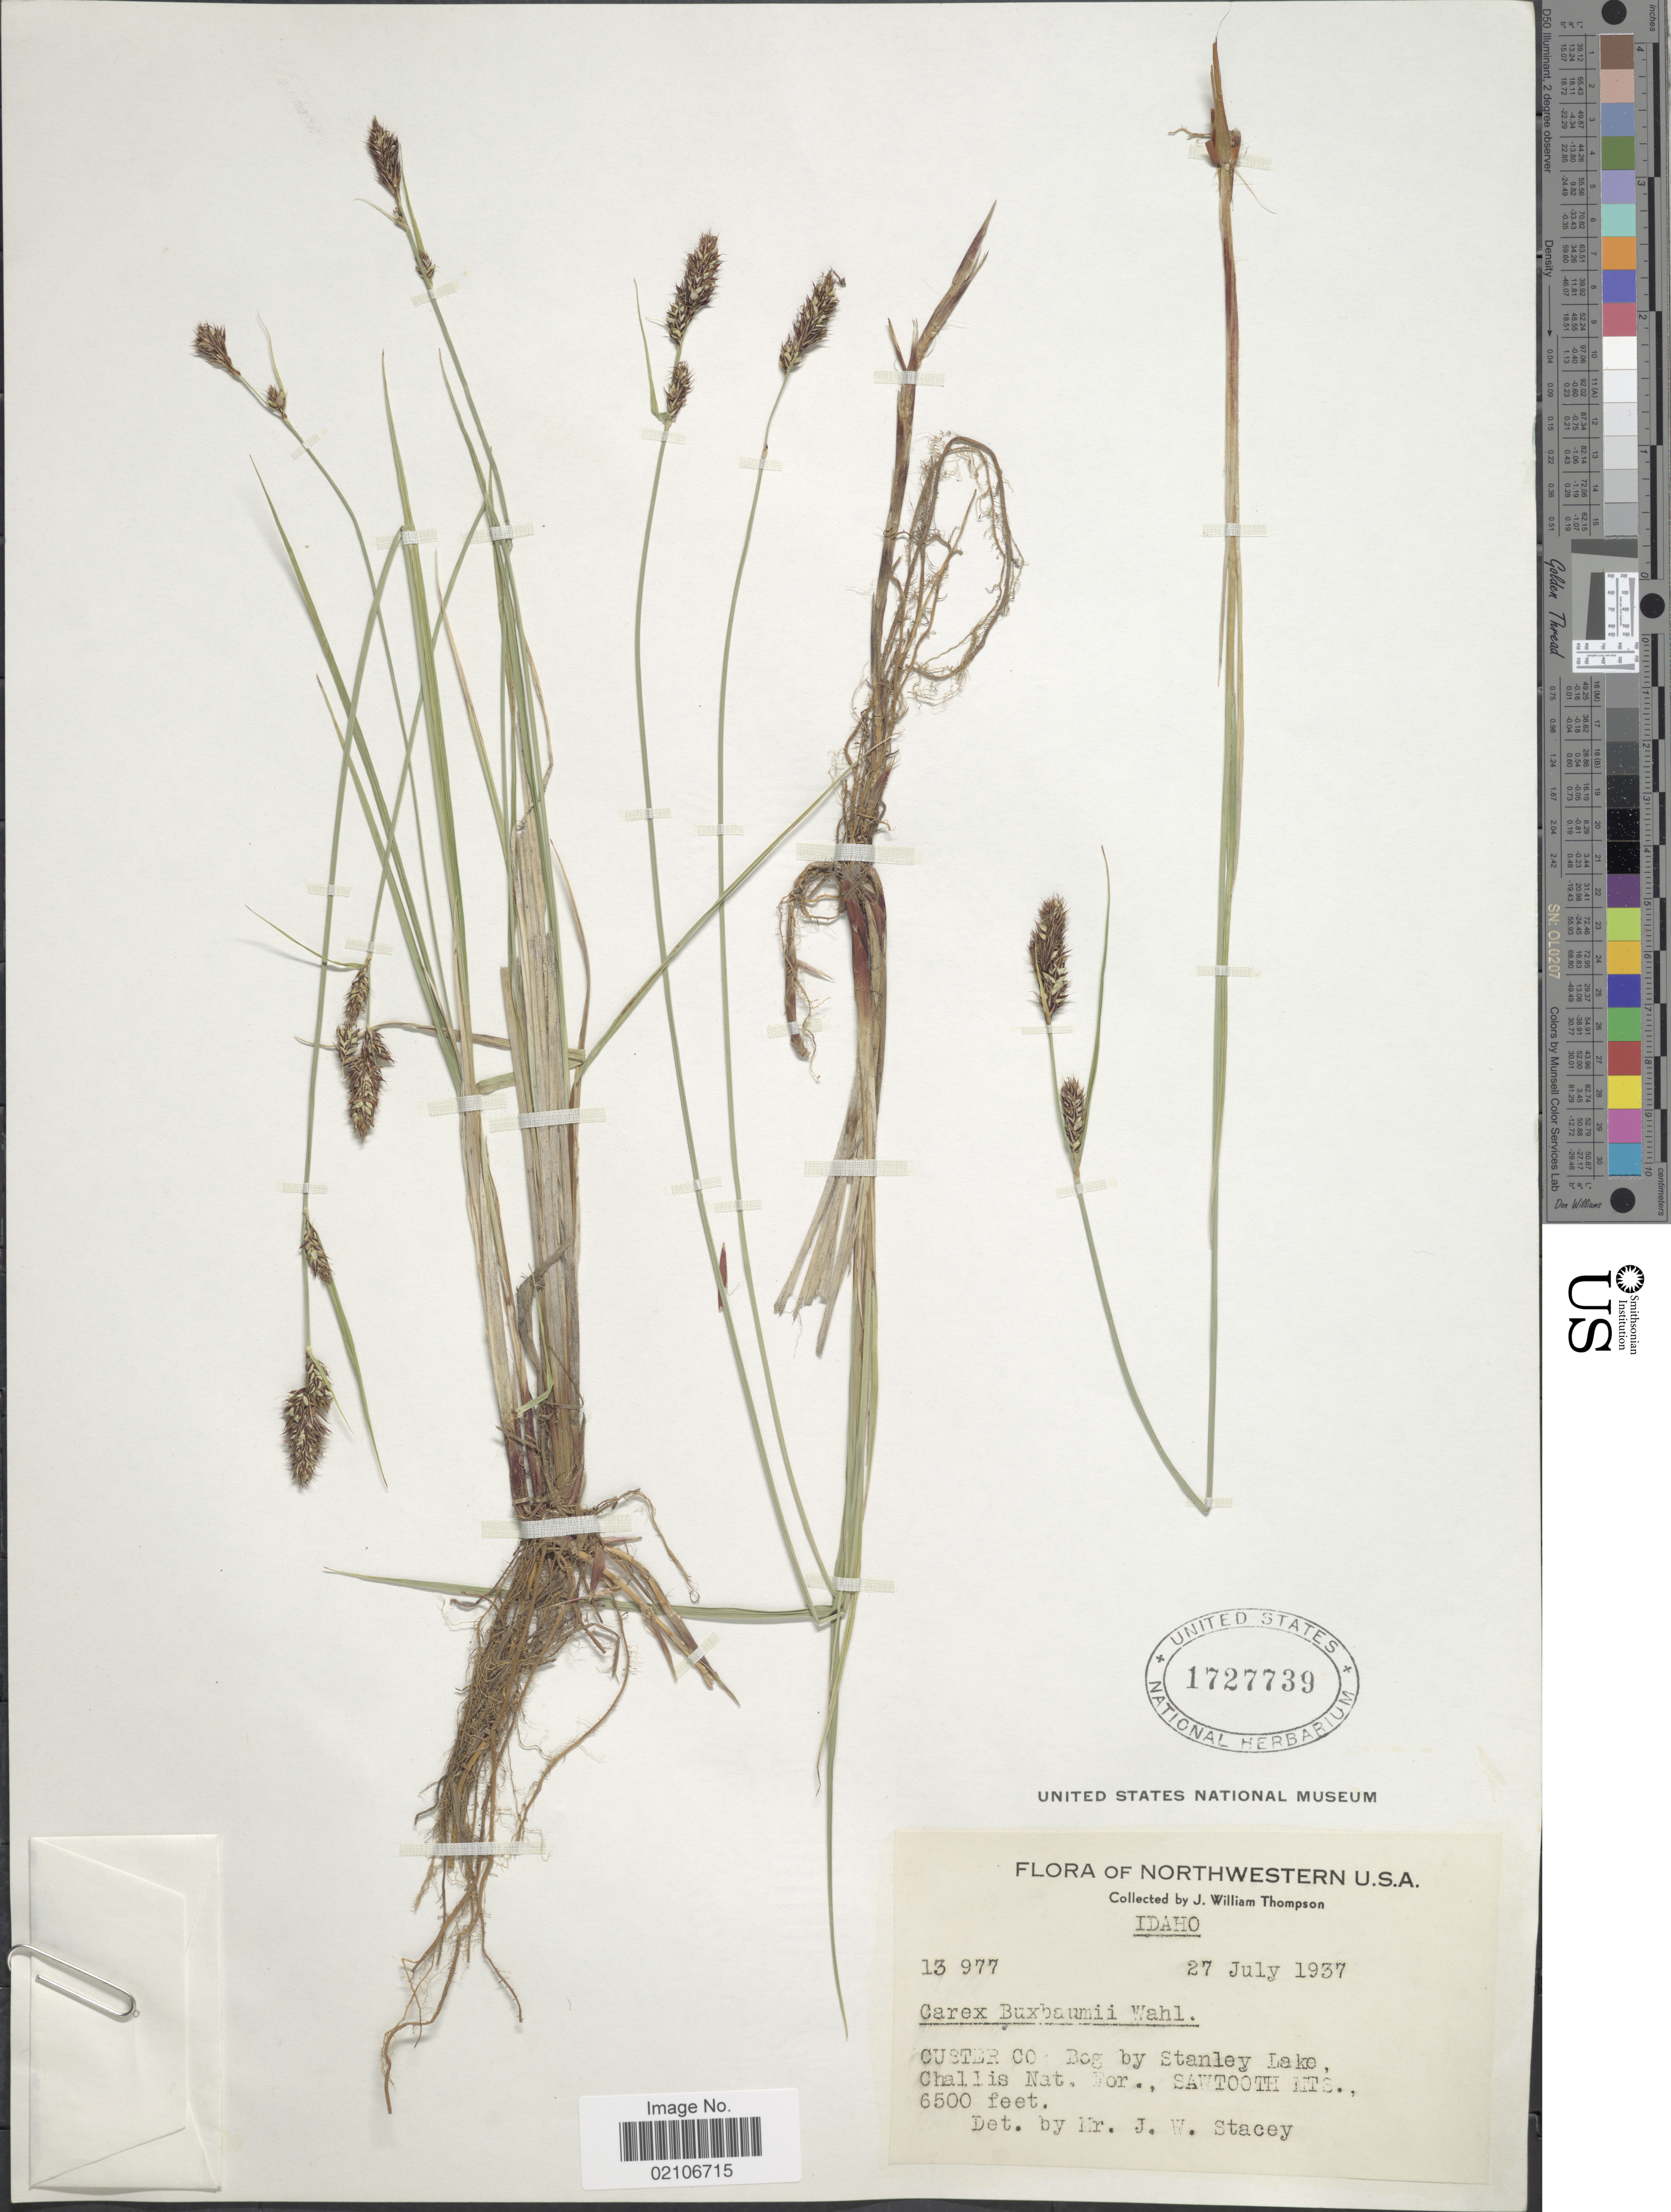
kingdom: Plantae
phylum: Tracheophyta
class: Liliopsida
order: Poales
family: Cyperaceae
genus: Carex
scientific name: Carex buxbaumii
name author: Wahlenb.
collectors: J. W. Thompson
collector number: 13977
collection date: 1937-07-27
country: United States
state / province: Idaho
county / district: Custer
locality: Custer Co. Bog by Stanley Lake, Challis Nat. For., Sawtooth Mts.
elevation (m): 1981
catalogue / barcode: US 1727739